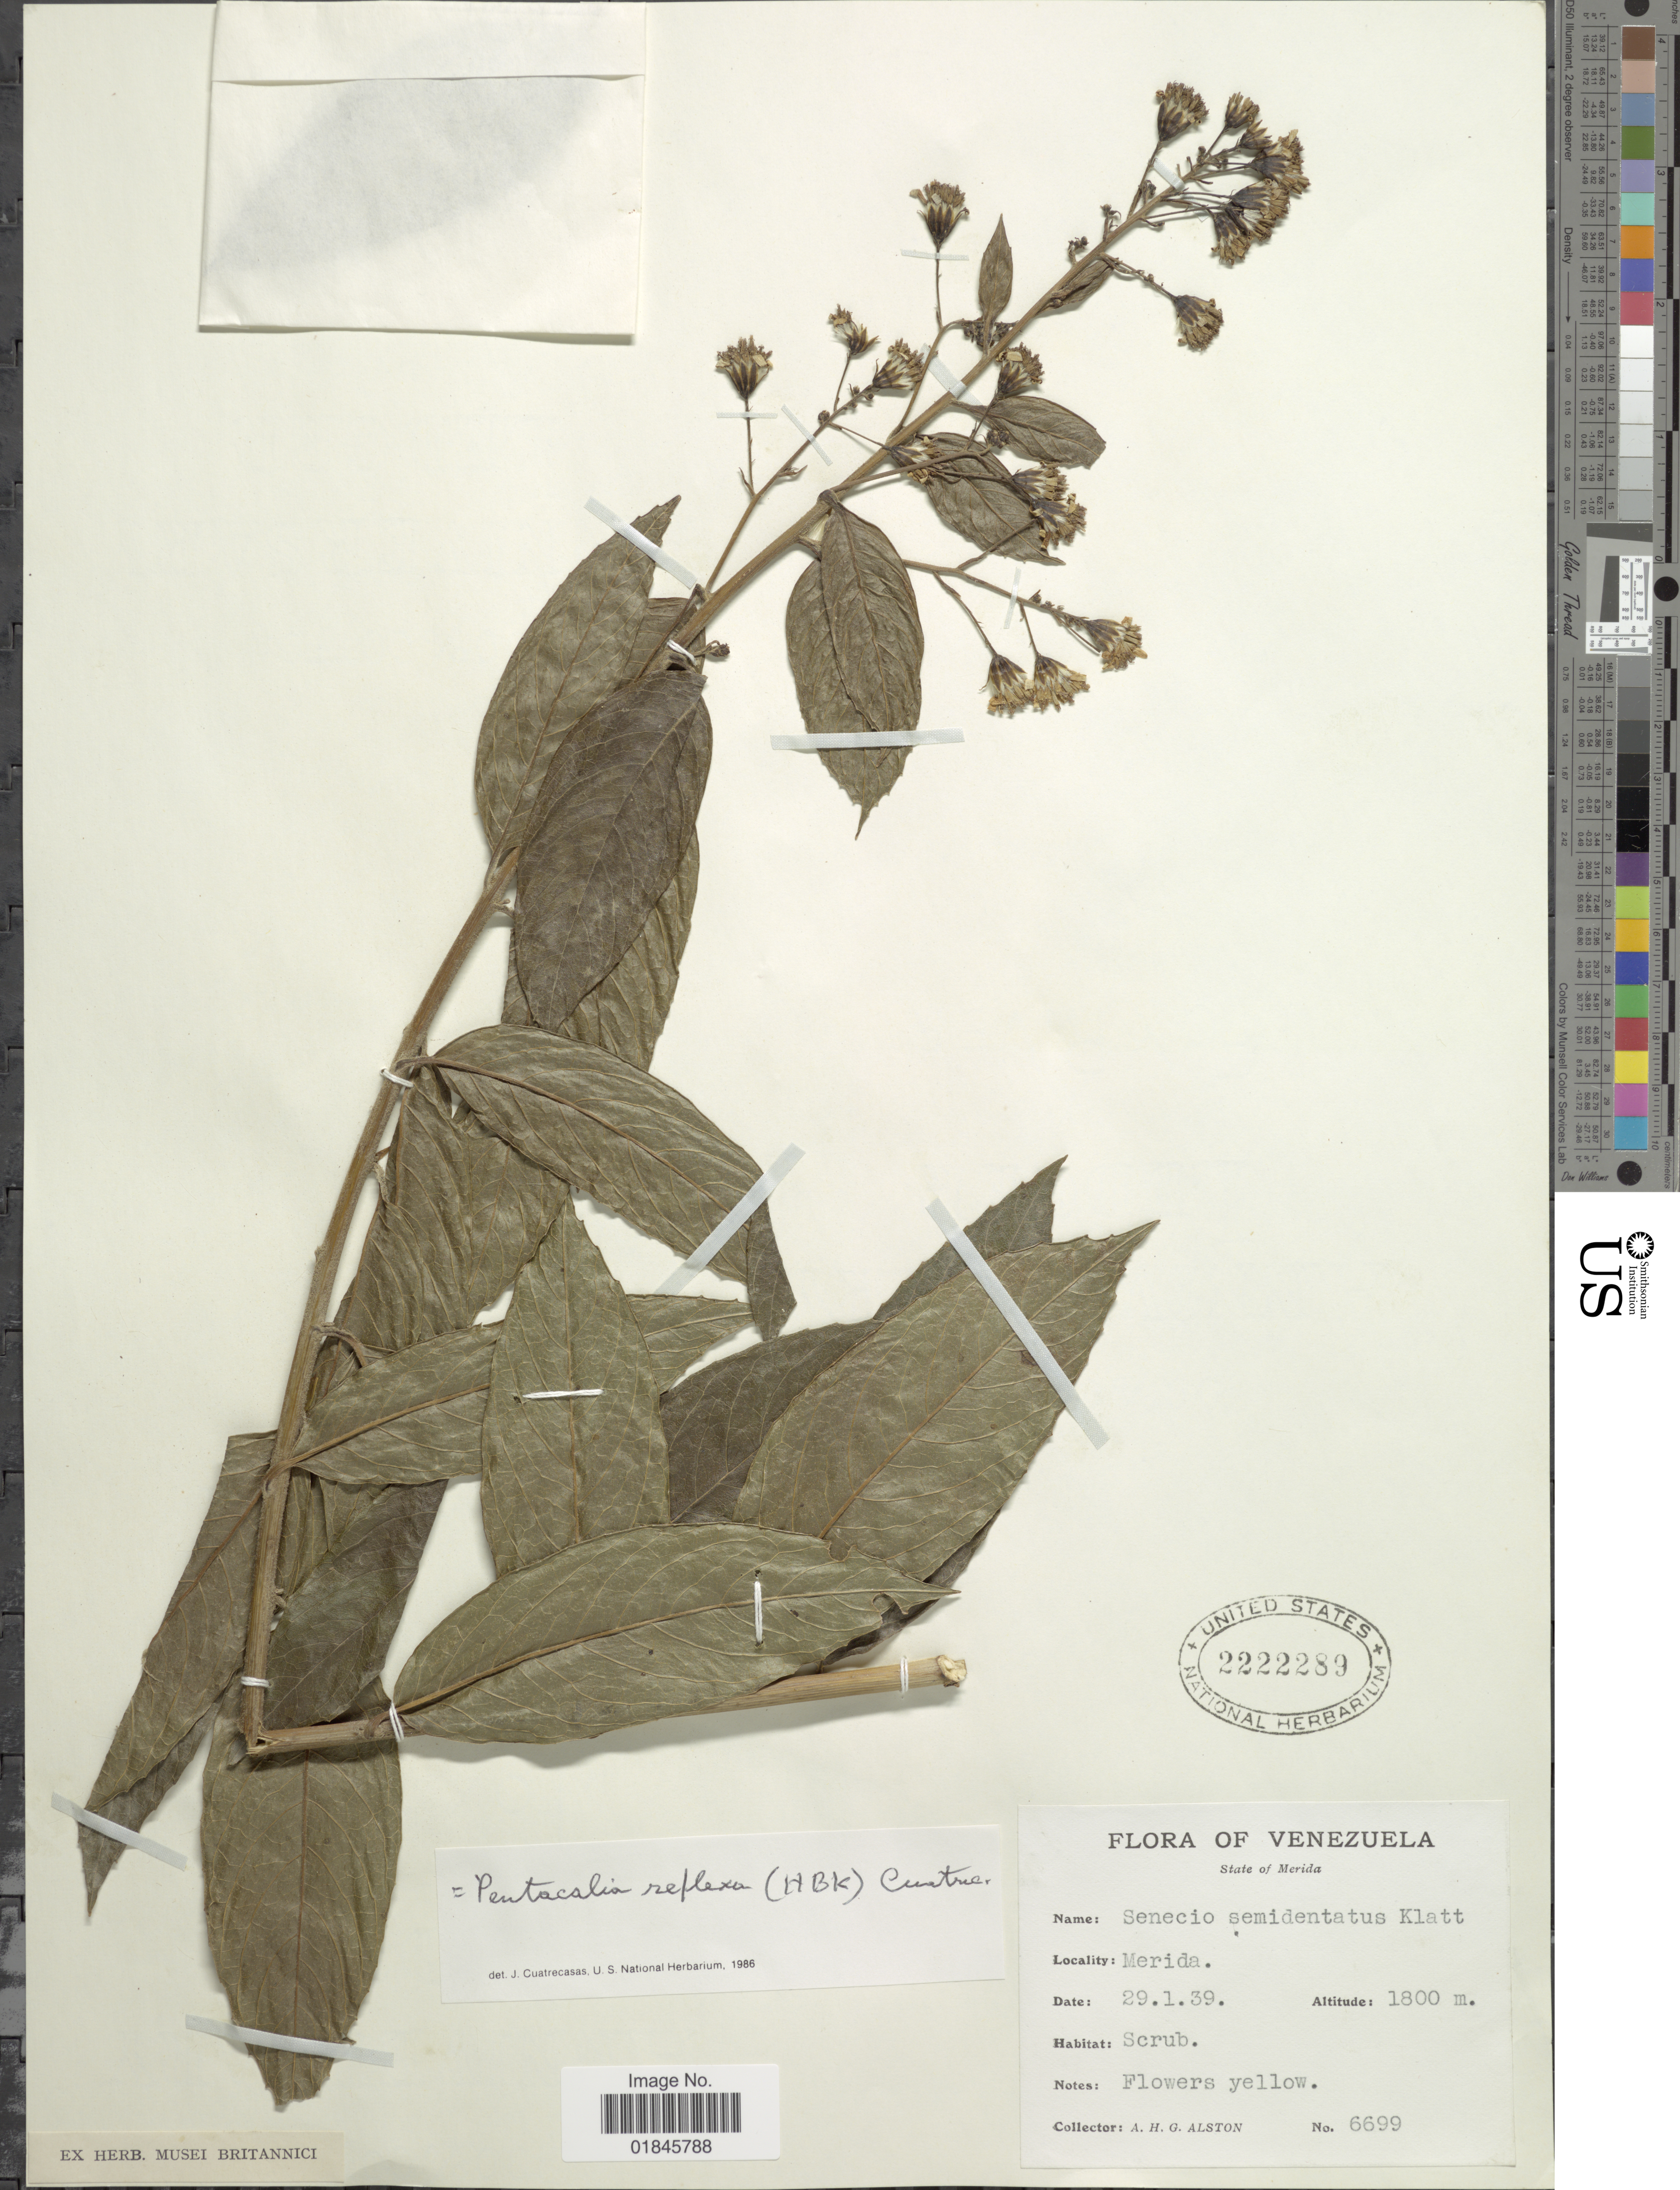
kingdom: Plantae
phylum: Tracheophyta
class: Magnoliopsida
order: Asterales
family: Asteraceae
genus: Pentacalia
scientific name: Pentacalia reflexa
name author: (Kunth) Cuatrec.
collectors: A. H. Alston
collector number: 6699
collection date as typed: Transcribed d/m/y: 29/1/39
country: Venezuela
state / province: Mérida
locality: State of Merida. Merida.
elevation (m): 1800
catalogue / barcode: US 2222289